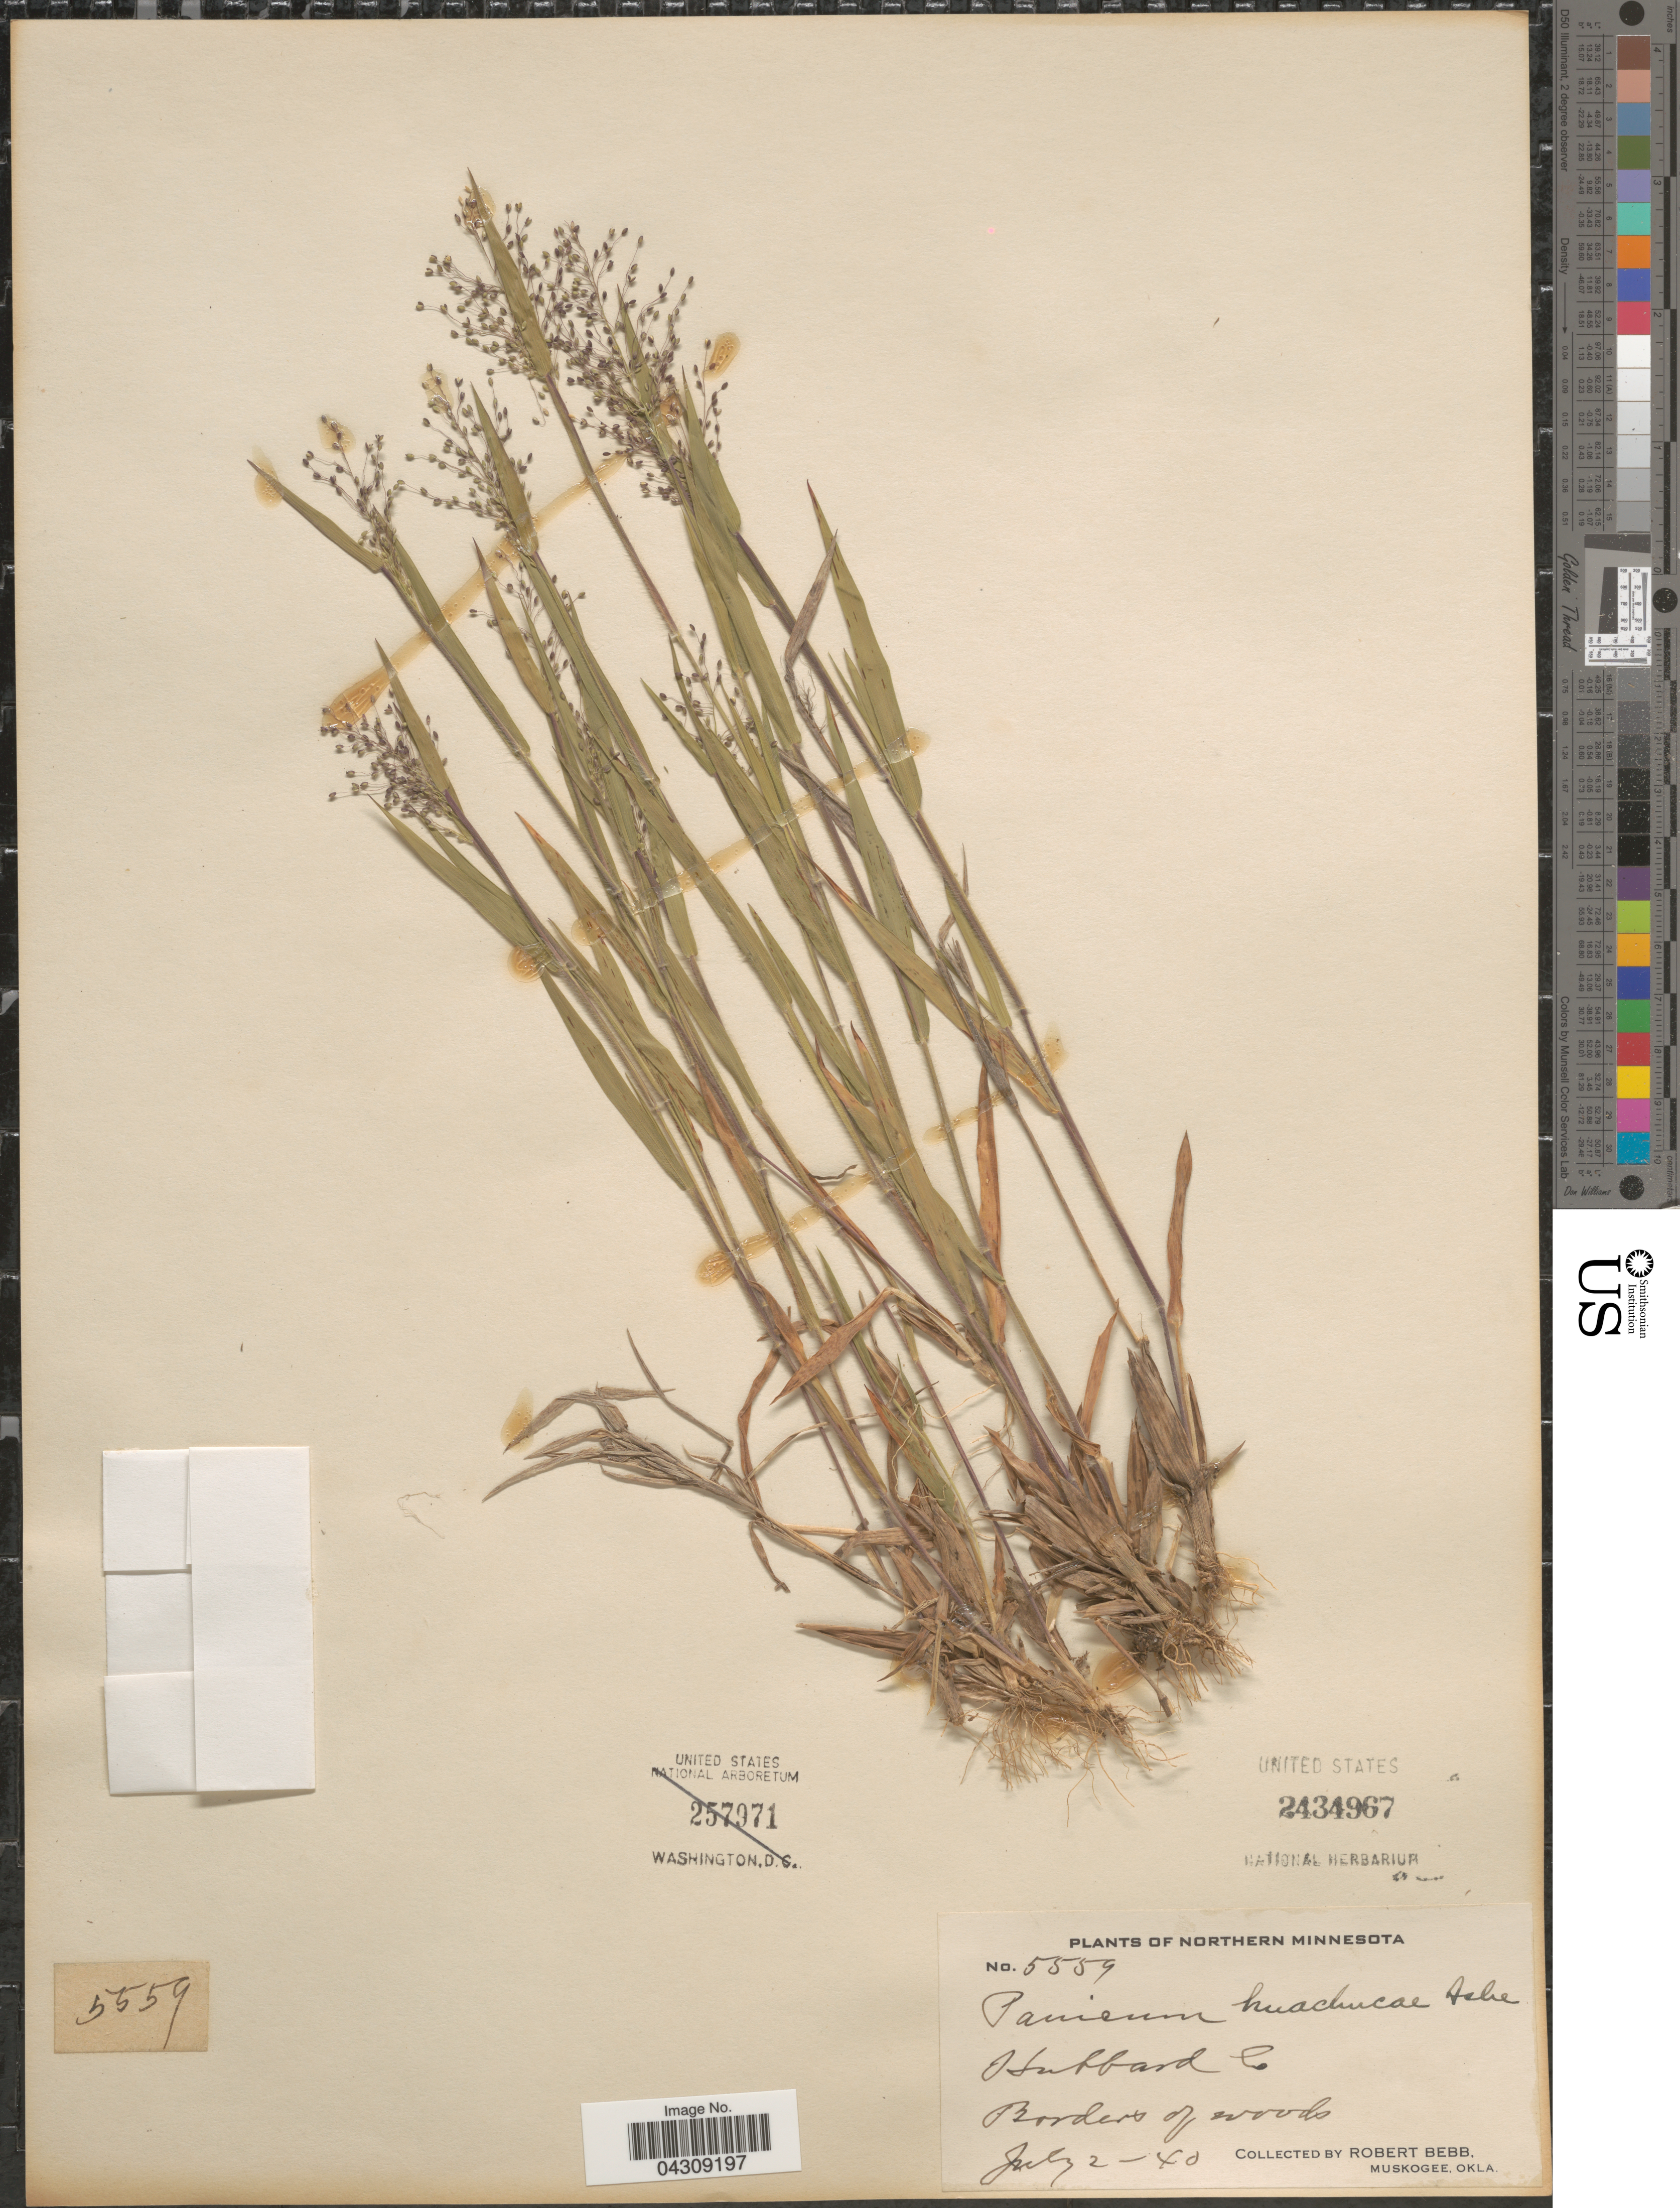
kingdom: Plantae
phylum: Tracheophyta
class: Liliopsida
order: Poales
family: Poaceae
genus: Dichanthelium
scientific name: Dichanthelium acuminatum var. acuminatum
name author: (Sw.) Gould & C.A. Clark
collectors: R. Bebb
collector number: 5559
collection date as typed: Transcribed d/m/y: 2/7/40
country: United States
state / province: Minnesota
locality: Northern Minnesota. Hubbard Co. Borders of woods.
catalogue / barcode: US 2434967